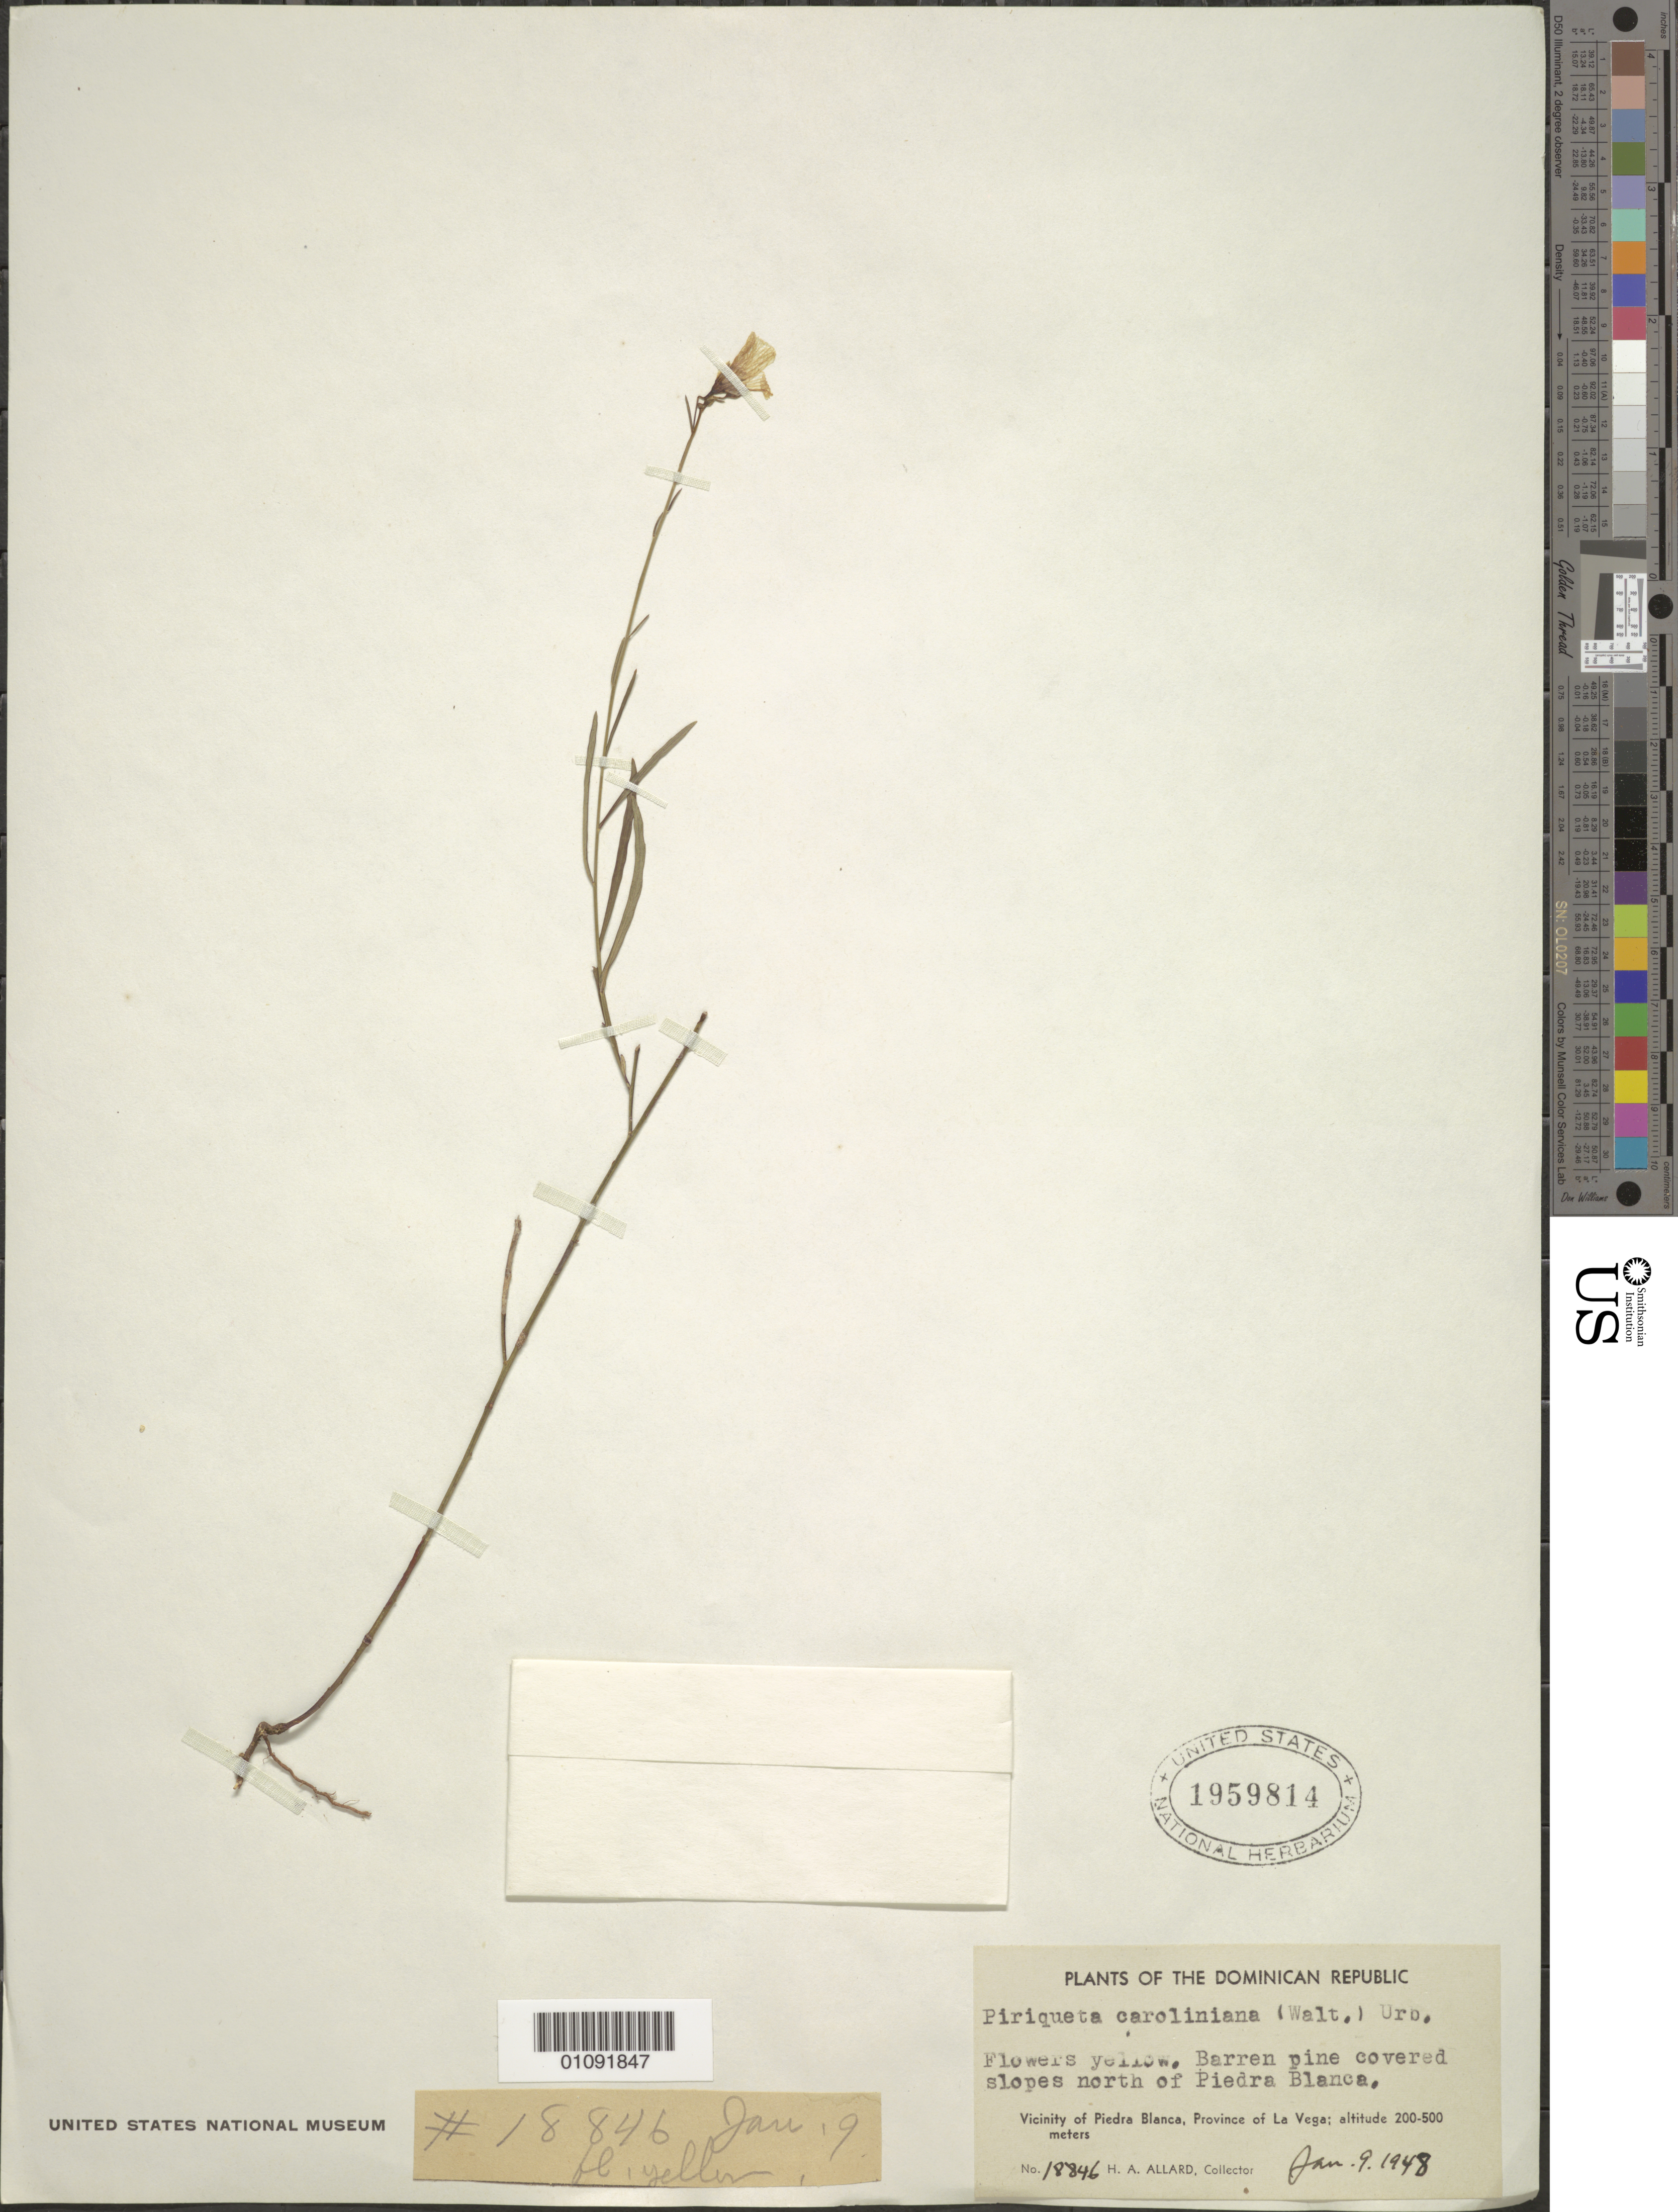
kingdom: Plantae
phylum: Tracheophyta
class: Magnoliopsida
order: Malpighiales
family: Turneraceae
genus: Piriqueta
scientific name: Piriqueta cistoides subsp. caroliniana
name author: (Walter) Arbo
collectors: H. A. Allard & F. G. Meyer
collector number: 18846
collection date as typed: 09 Jan 1948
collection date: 1948-01-09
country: Dominican Republic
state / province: La Vega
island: Hispaniola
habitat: barren pine covered slopes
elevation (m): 200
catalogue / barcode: US 1959814